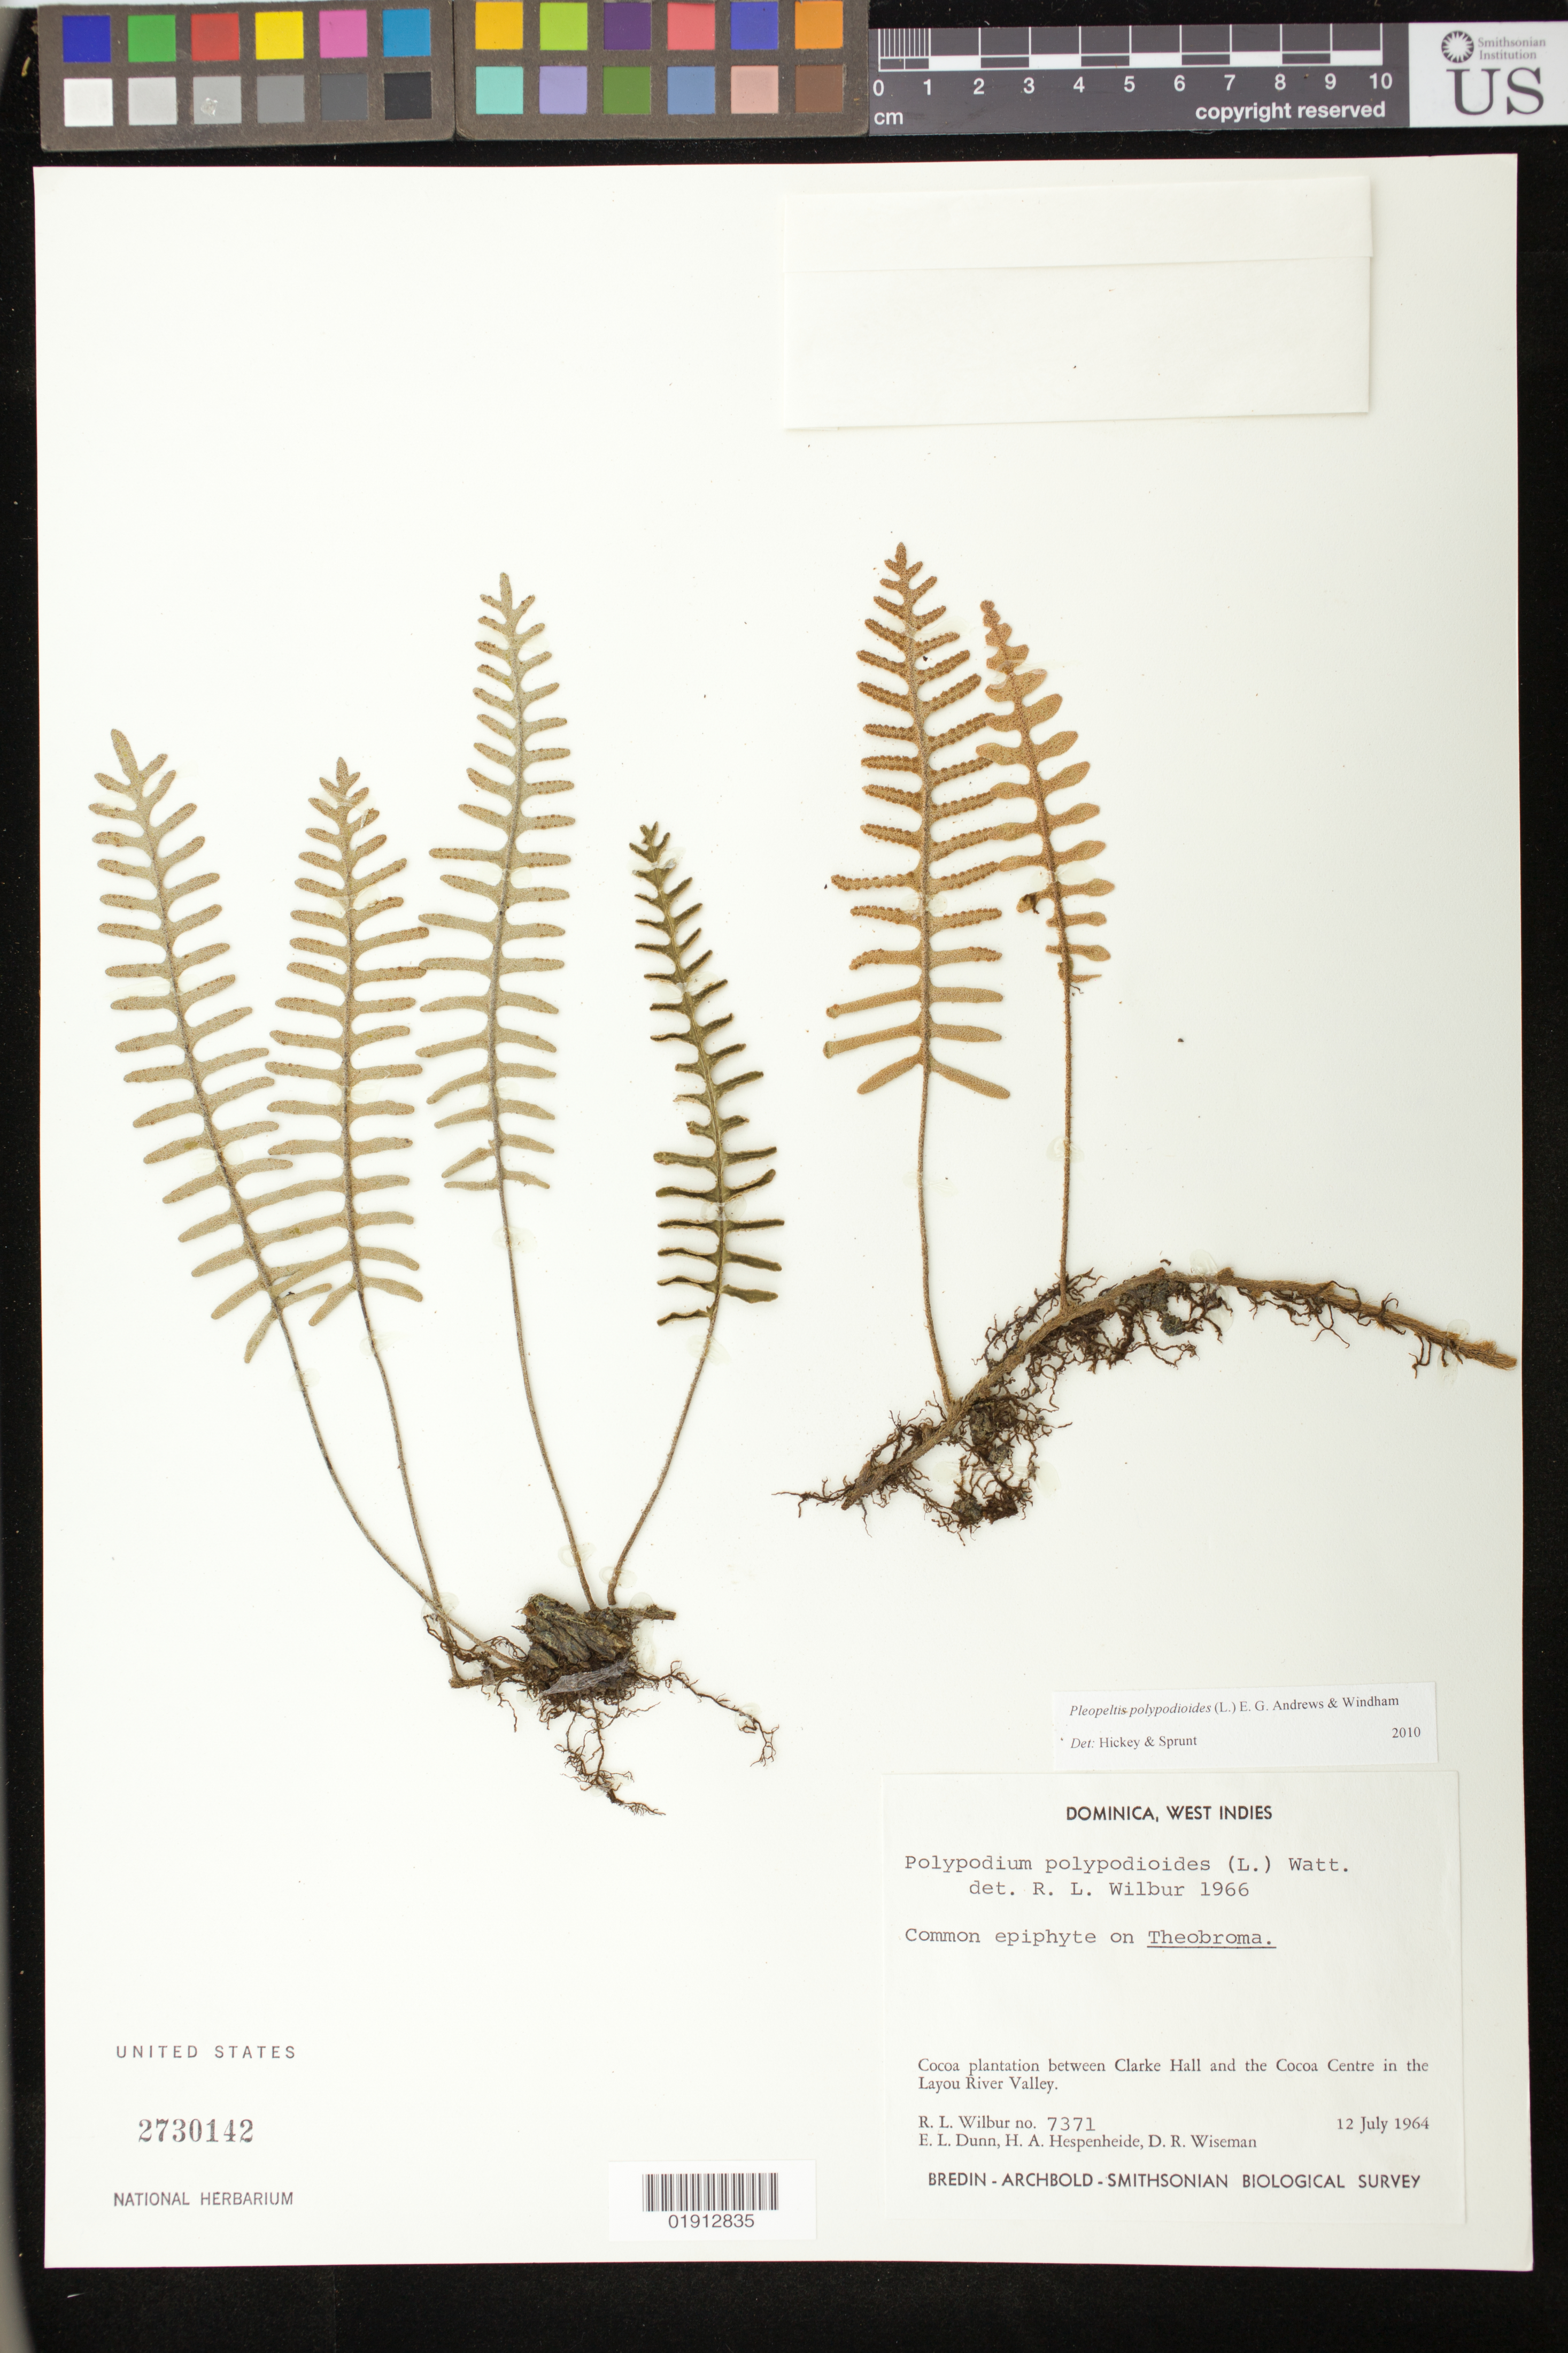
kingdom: Plantae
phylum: Tracheophyta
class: Polypodiopsida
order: Polypodiales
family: Polypodiaceae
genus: Pleopeltis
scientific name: Pleopeltis polypodioides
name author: (L.) E.G. Andrews & Windham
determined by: Hickey, R. J.; Sprunt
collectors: R. L. Wilbur, E. Dunn, H. A. Hespenheide & D. R. Wiseman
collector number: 7371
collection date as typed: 12 Jul 1964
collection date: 1964-07-12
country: Dominica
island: Dominica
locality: Between Clarke Hall and the Cocoa Centre in the Layou River Valley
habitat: Cocoa plantation.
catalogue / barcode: US 2730142